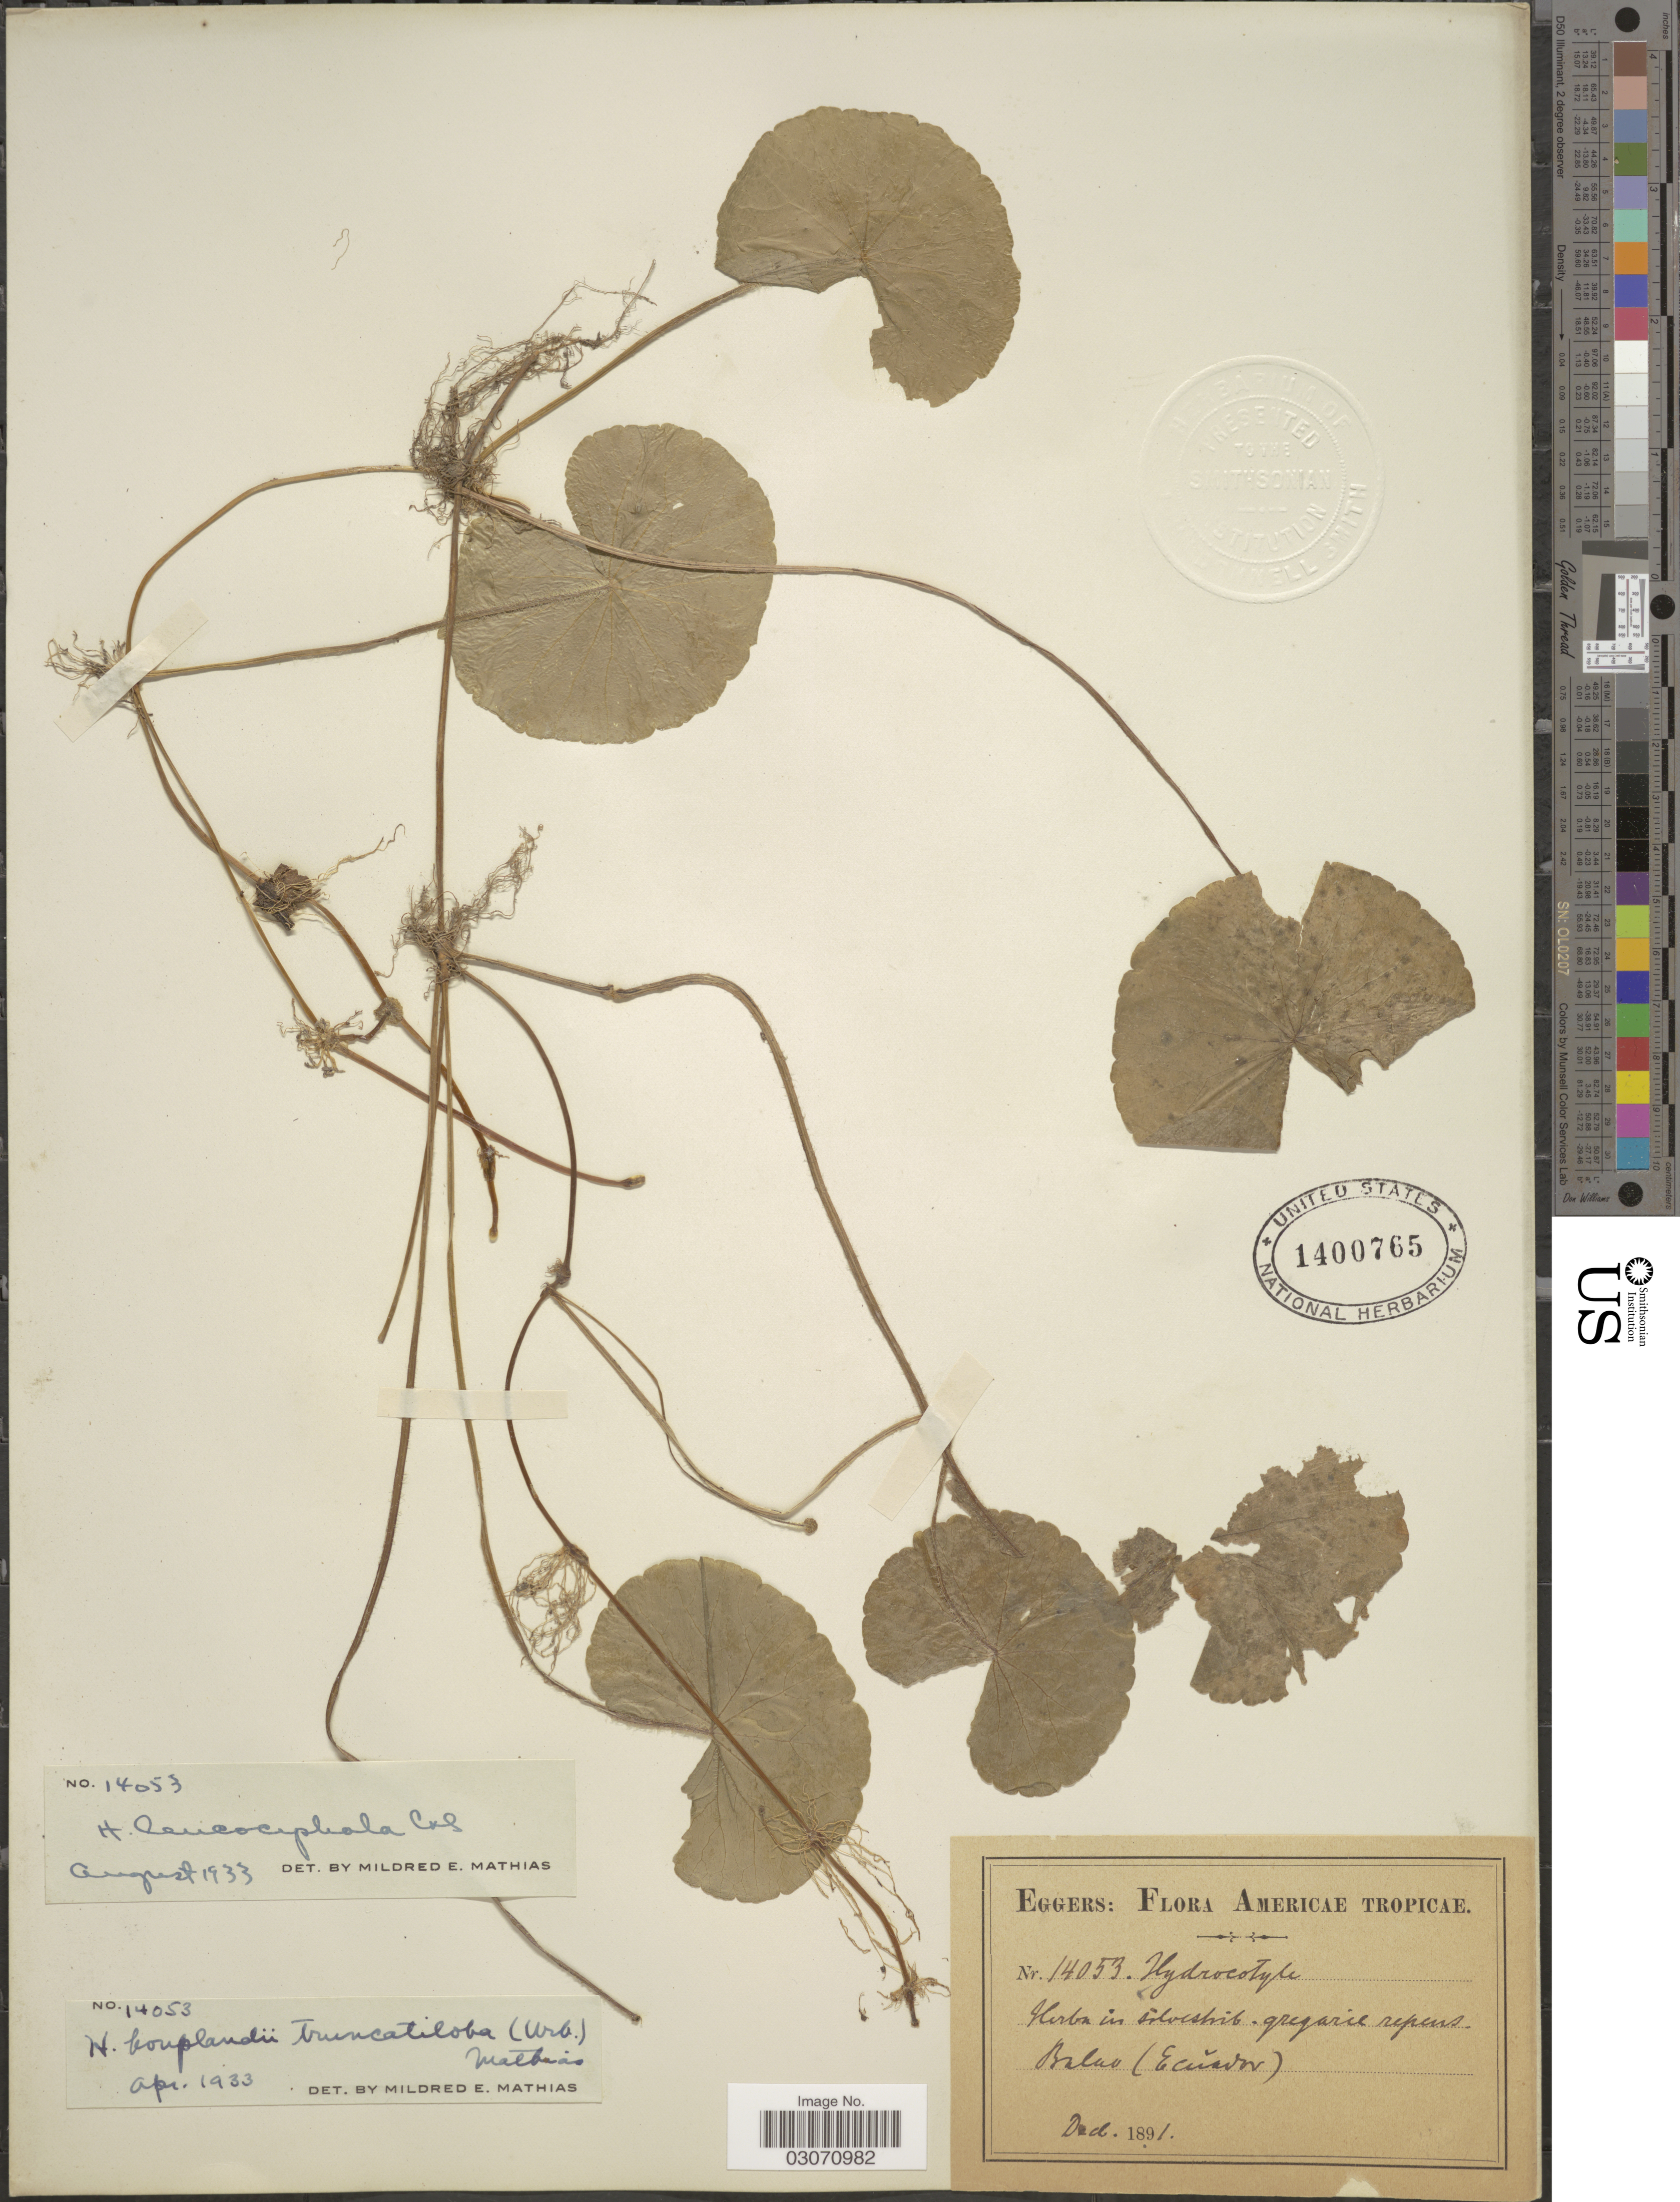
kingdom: Plantae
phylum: Tracheophyta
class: Magnoliopsida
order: Apiales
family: Araliaceae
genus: Hydrocotyle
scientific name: Hydrocotyle leucocephala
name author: Cham. & Schltdl.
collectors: -. Eggers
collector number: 14053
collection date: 1891-12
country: Ecuador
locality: Balao.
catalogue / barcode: US 1400765